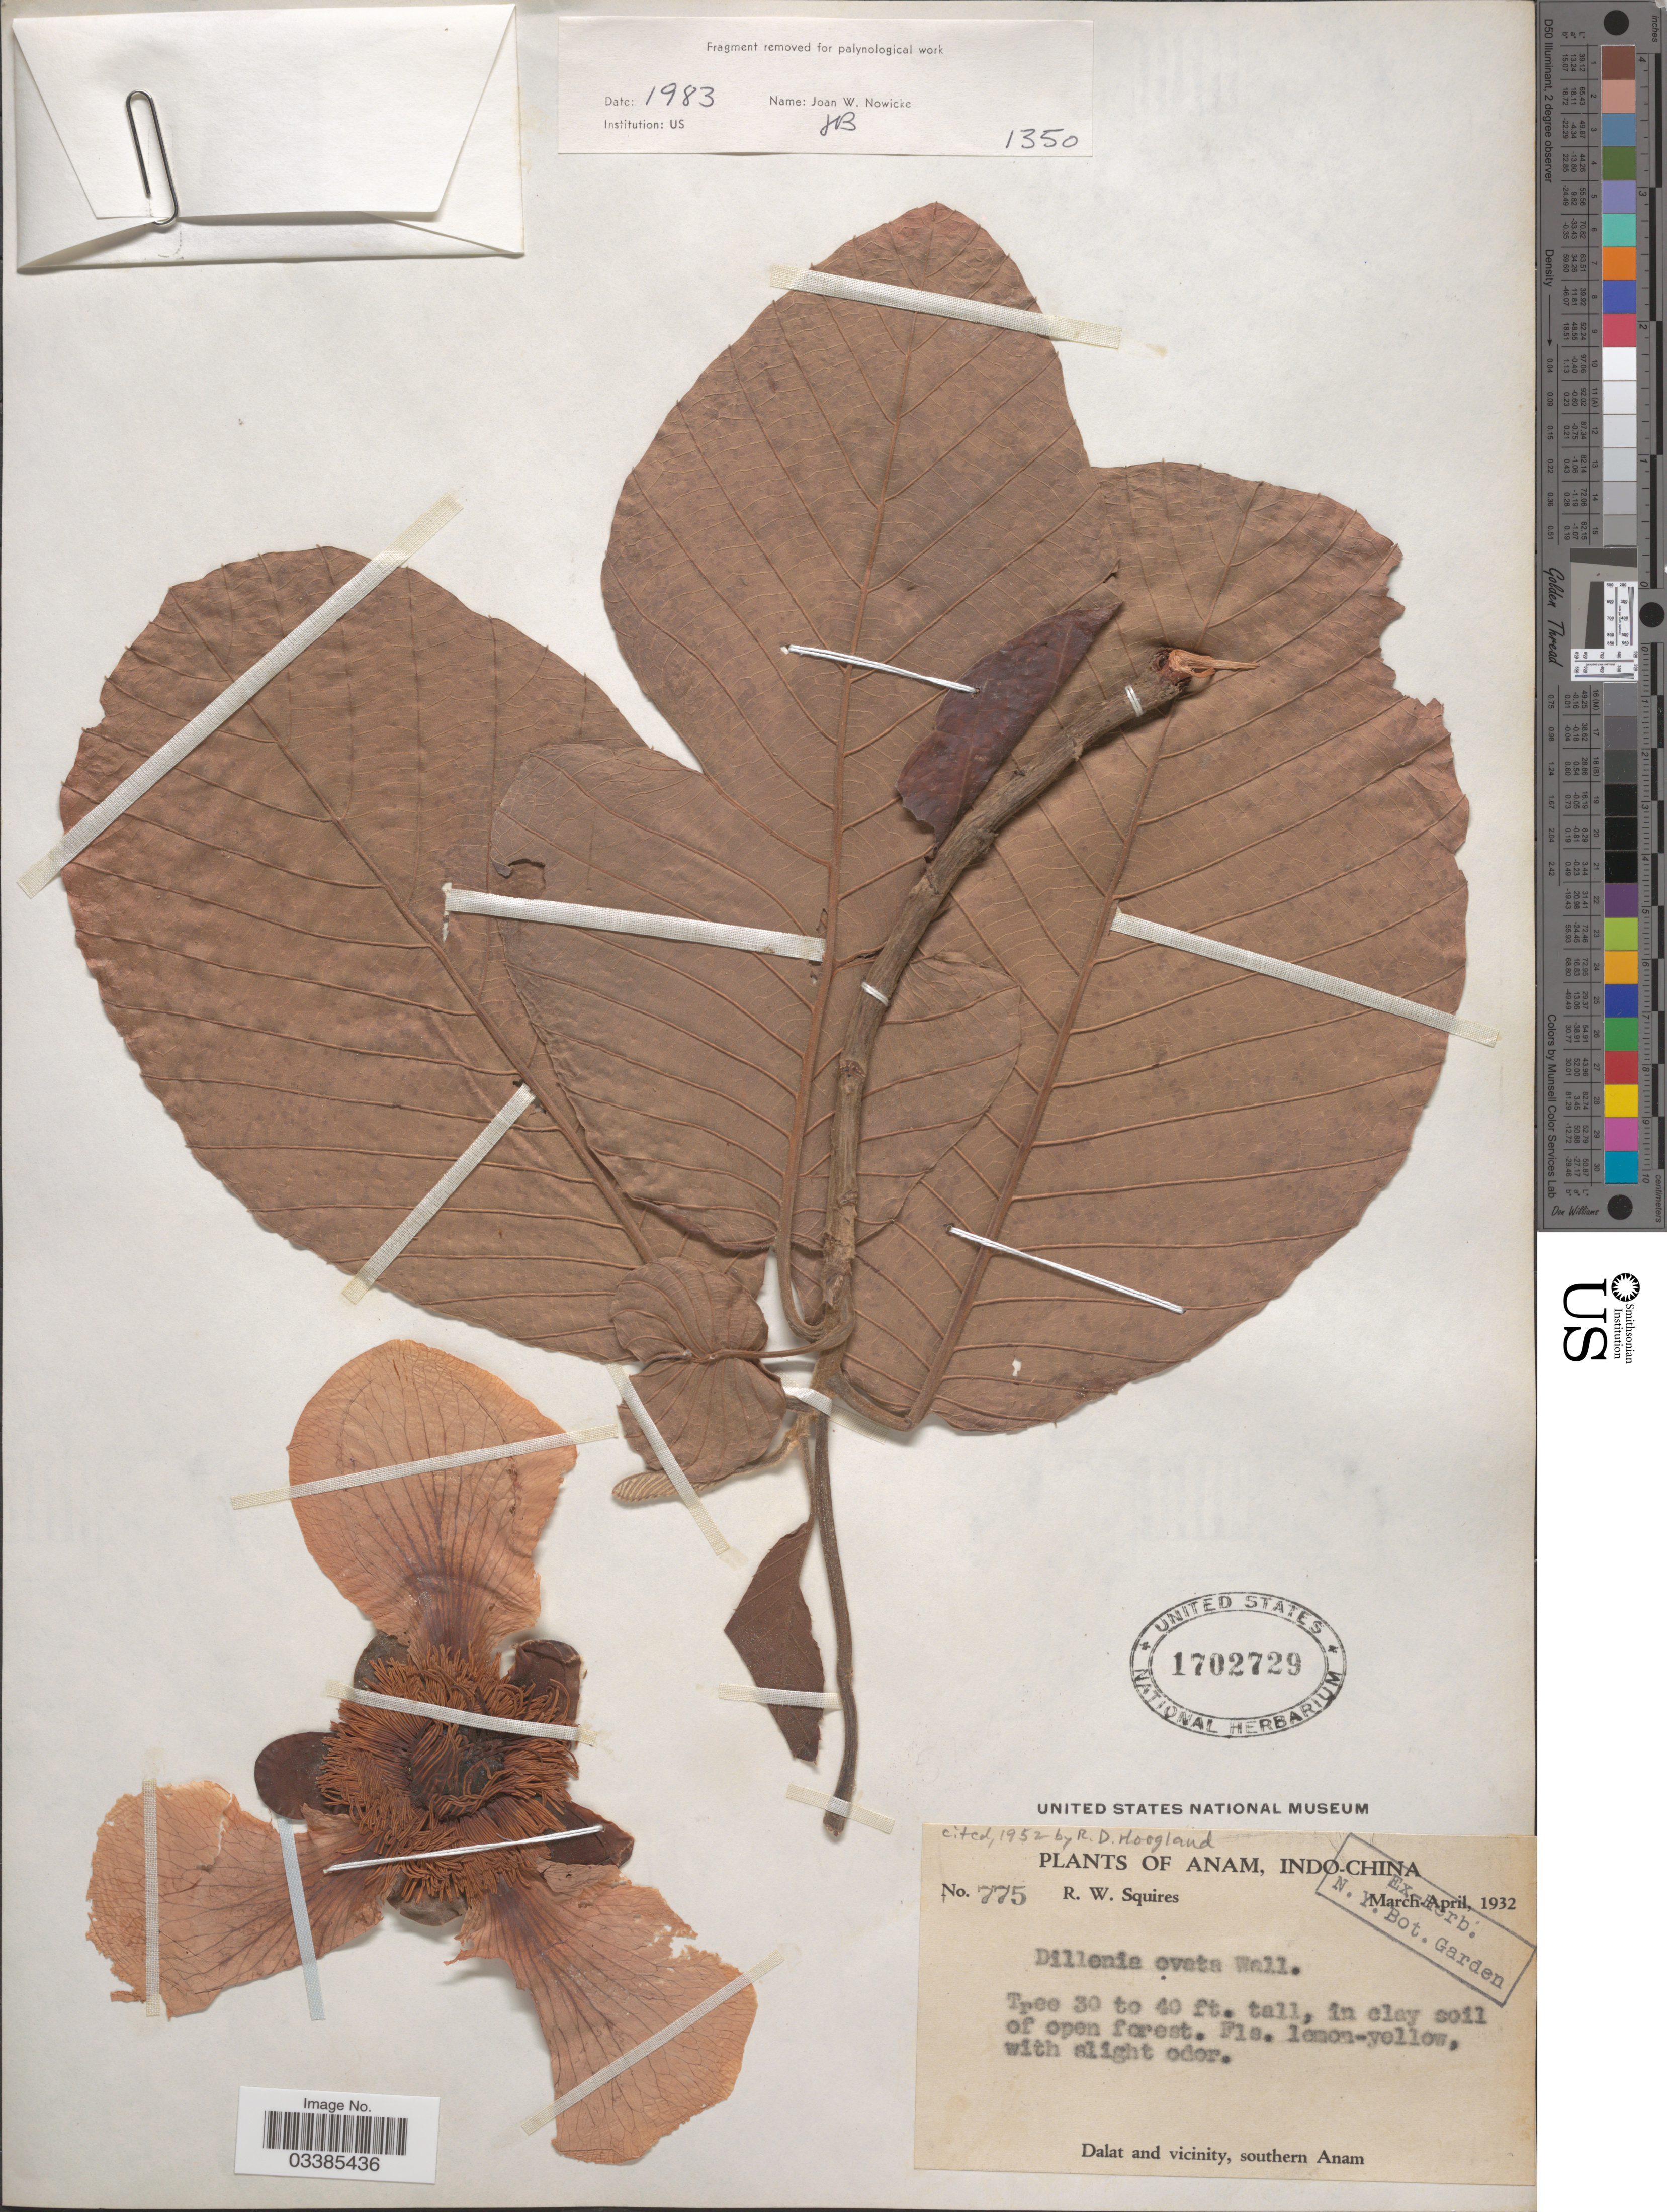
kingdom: Plantae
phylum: Tracheophyta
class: Magnoliopsida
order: Dilleniales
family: Dilleniaceae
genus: Dillenia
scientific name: Dillenia ovata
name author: Wall. ex Hook. f. & Thoms.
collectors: R. Squires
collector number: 775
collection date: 1932-03/1932-04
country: Vietnam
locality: Anam, Indo-China. Dalat and vicinity, southern Anam.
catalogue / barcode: US 1702729